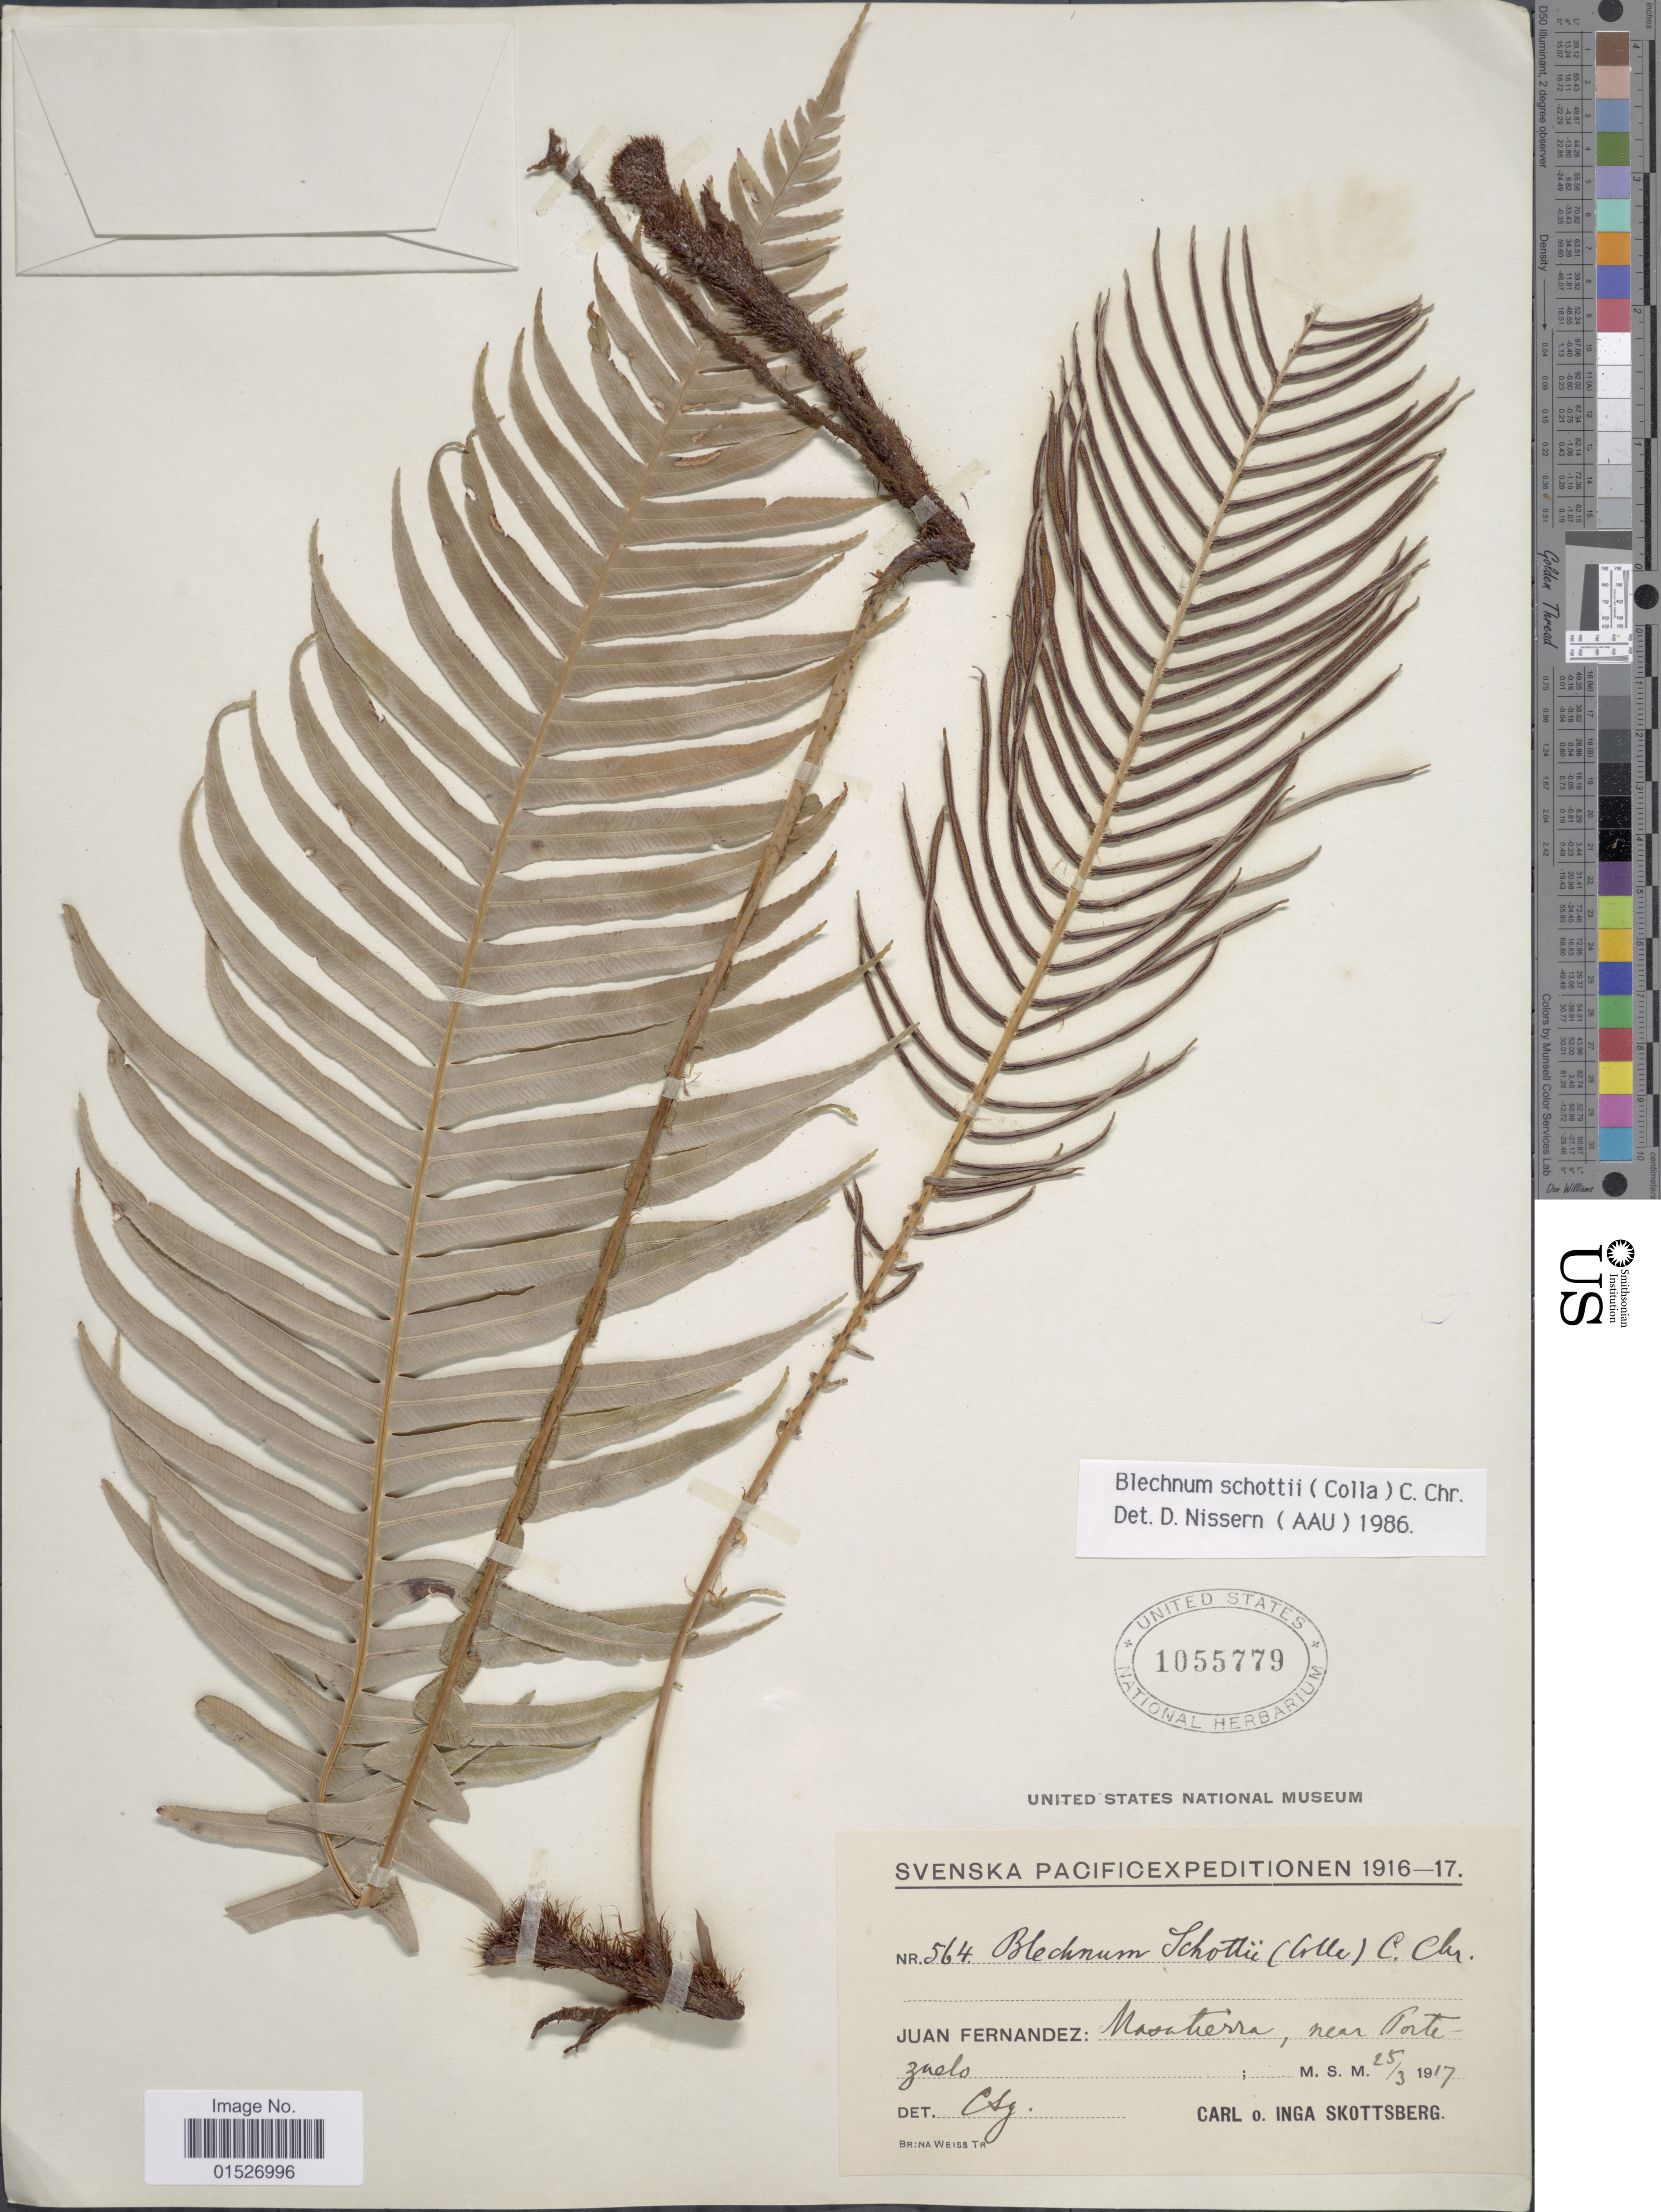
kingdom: Plantae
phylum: Tracheophyta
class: Polypodiopsida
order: Polypodiales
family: Blechnaceae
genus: Blechnum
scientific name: Blechnum schottii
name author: (Colla) C. Chr.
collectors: C. Skottsberg & I. Skottsberg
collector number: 564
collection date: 1917-03-25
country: Chile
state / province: Valparaíso (V)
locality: Juan Fernadez: Masatierra, near Portezuelo.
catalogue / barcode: US 1055779